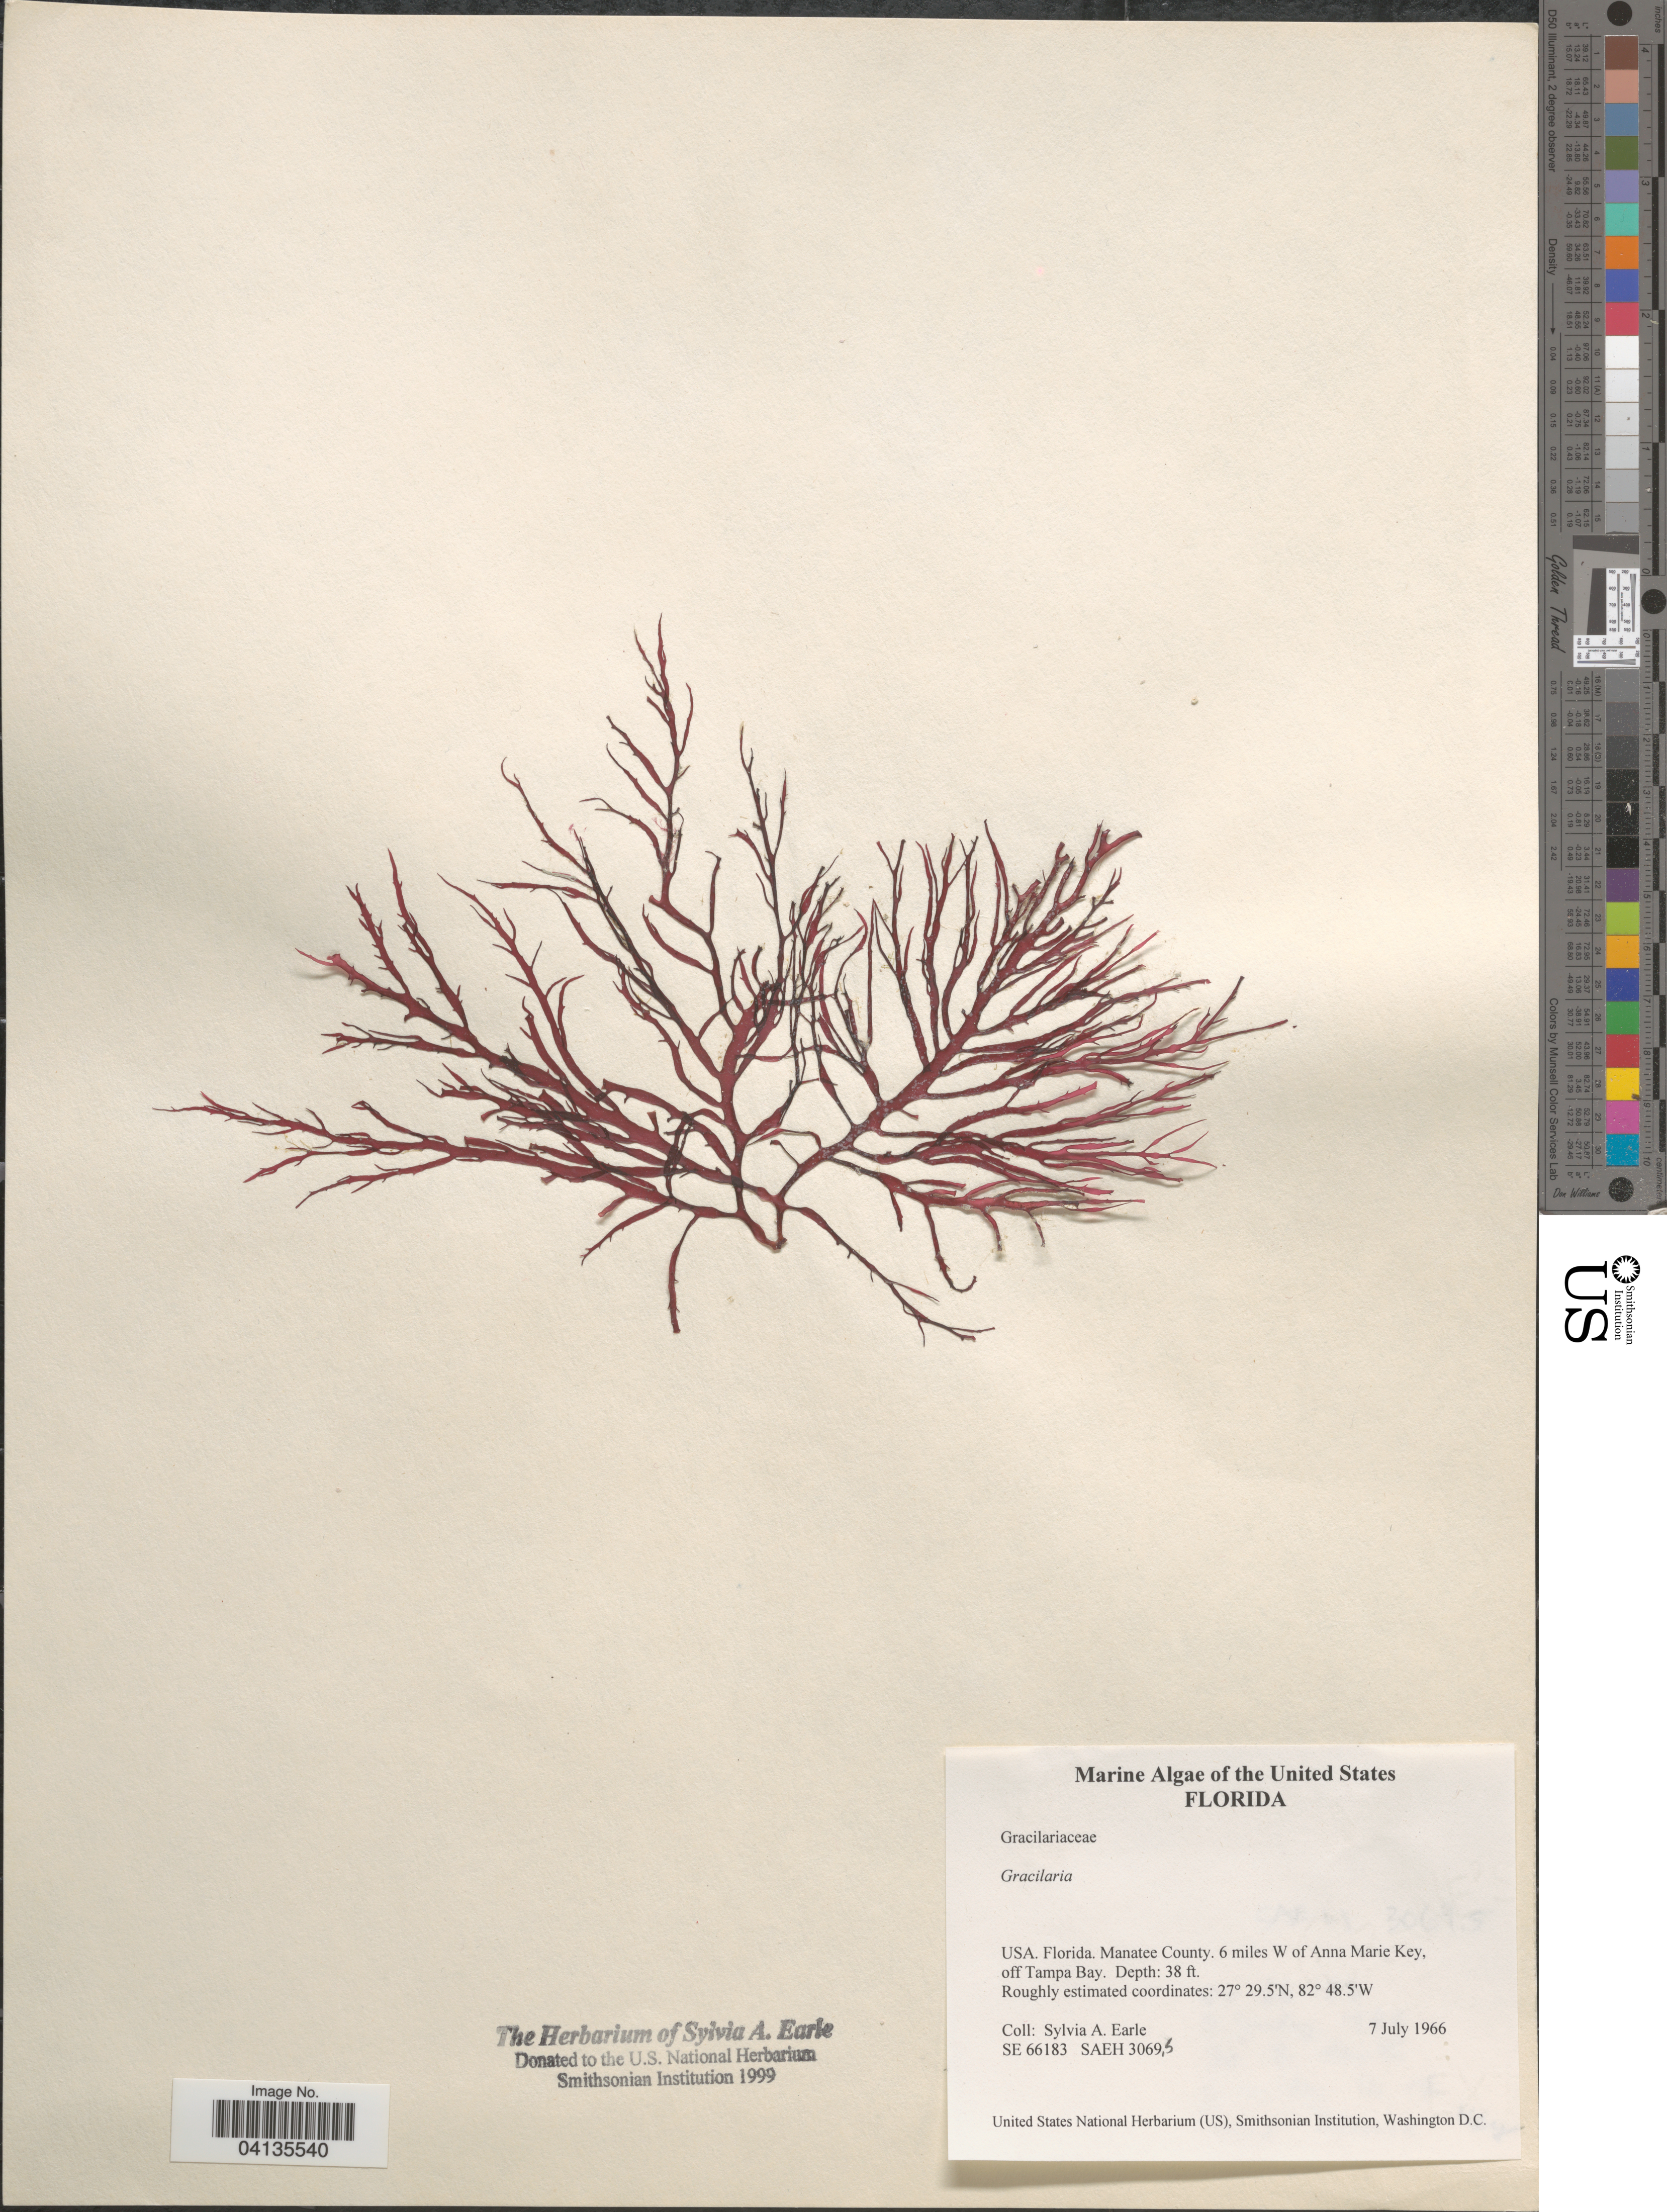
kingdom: Plantae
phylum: Rhodophyta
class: Florideophyceae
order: Gracilariales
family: Gracilariaceae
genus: Gracilaria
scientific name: Gracilaria sp.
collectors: S. A. Earle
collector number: SE66183/SAEH30695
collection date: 1966-07-07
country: United States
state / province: Florida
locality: Manatee County. 6 miles W of Anna Marie Key, off Tampa Bay.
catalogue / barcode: US 328562